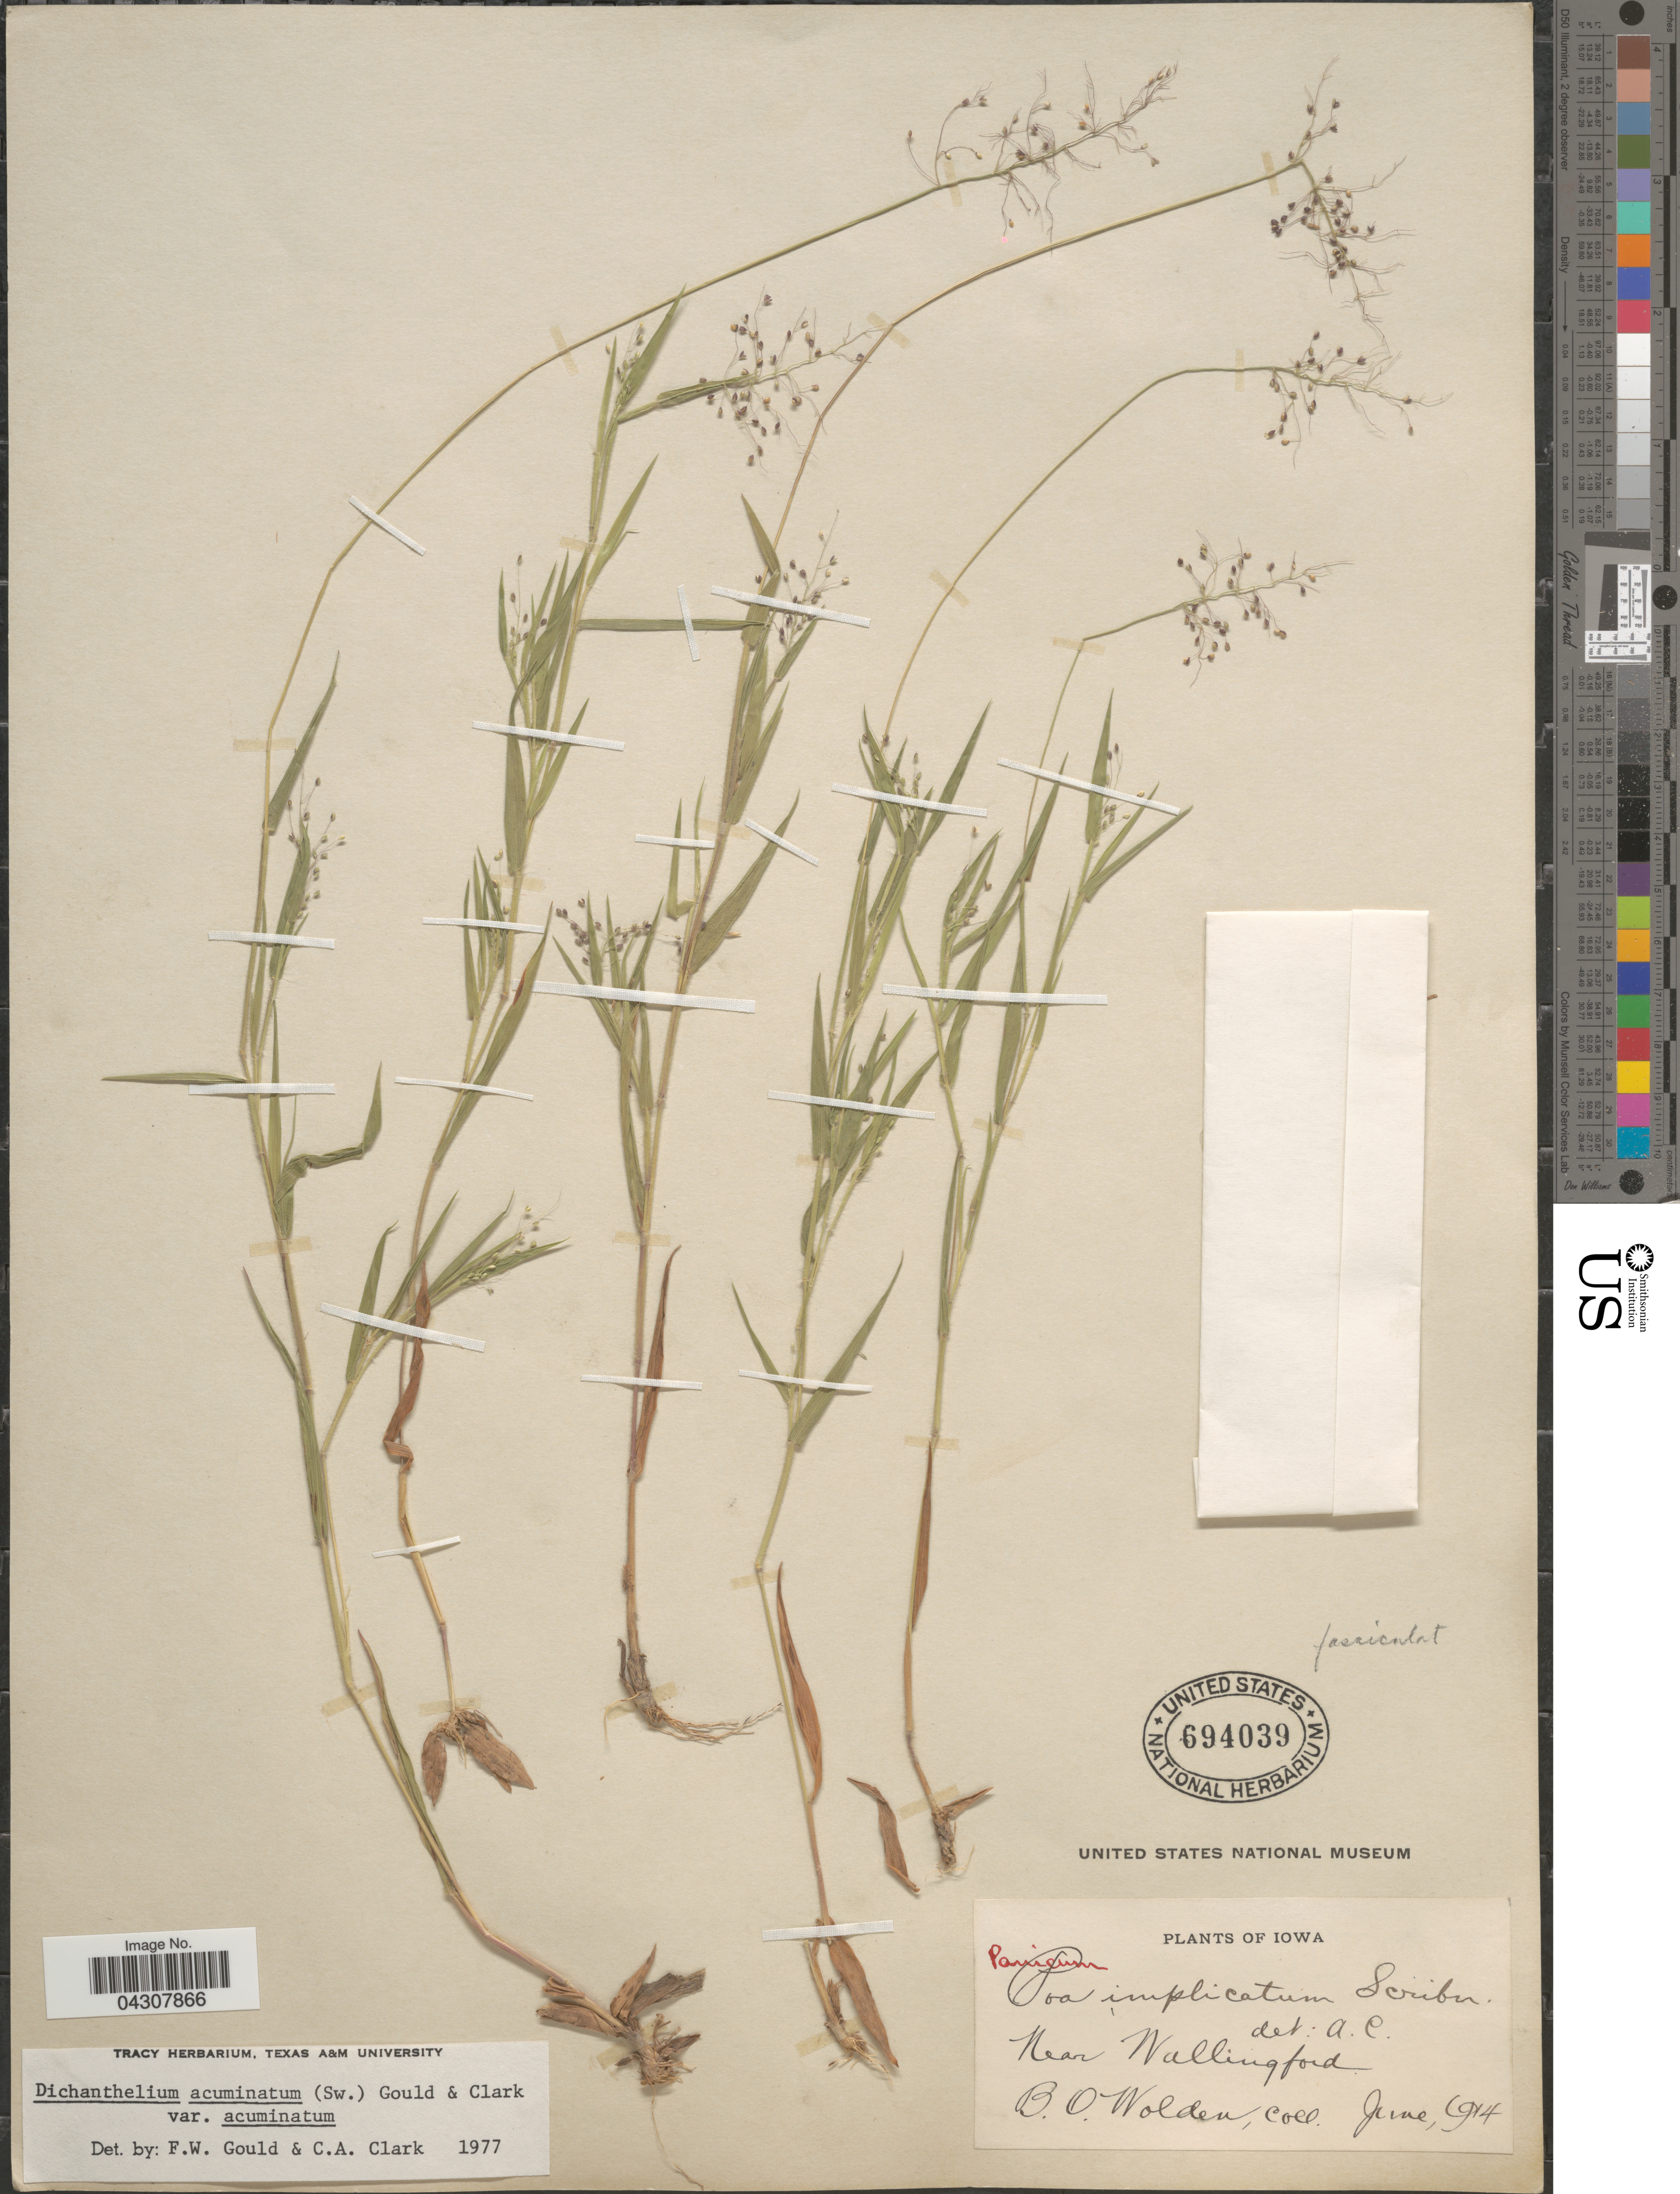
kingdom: Plantae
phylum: Tracheophyta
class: Liliopsida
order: Poales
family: Poaceae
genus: Dichanthelium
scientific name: Dichanthelium acuminatum var. acuminatum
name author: (Sw.) Gould & C.A. Clark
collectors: B. Wolden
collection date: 1914-06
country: United States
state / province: Iowa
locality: Near Wallingford.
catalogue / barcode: US 694039